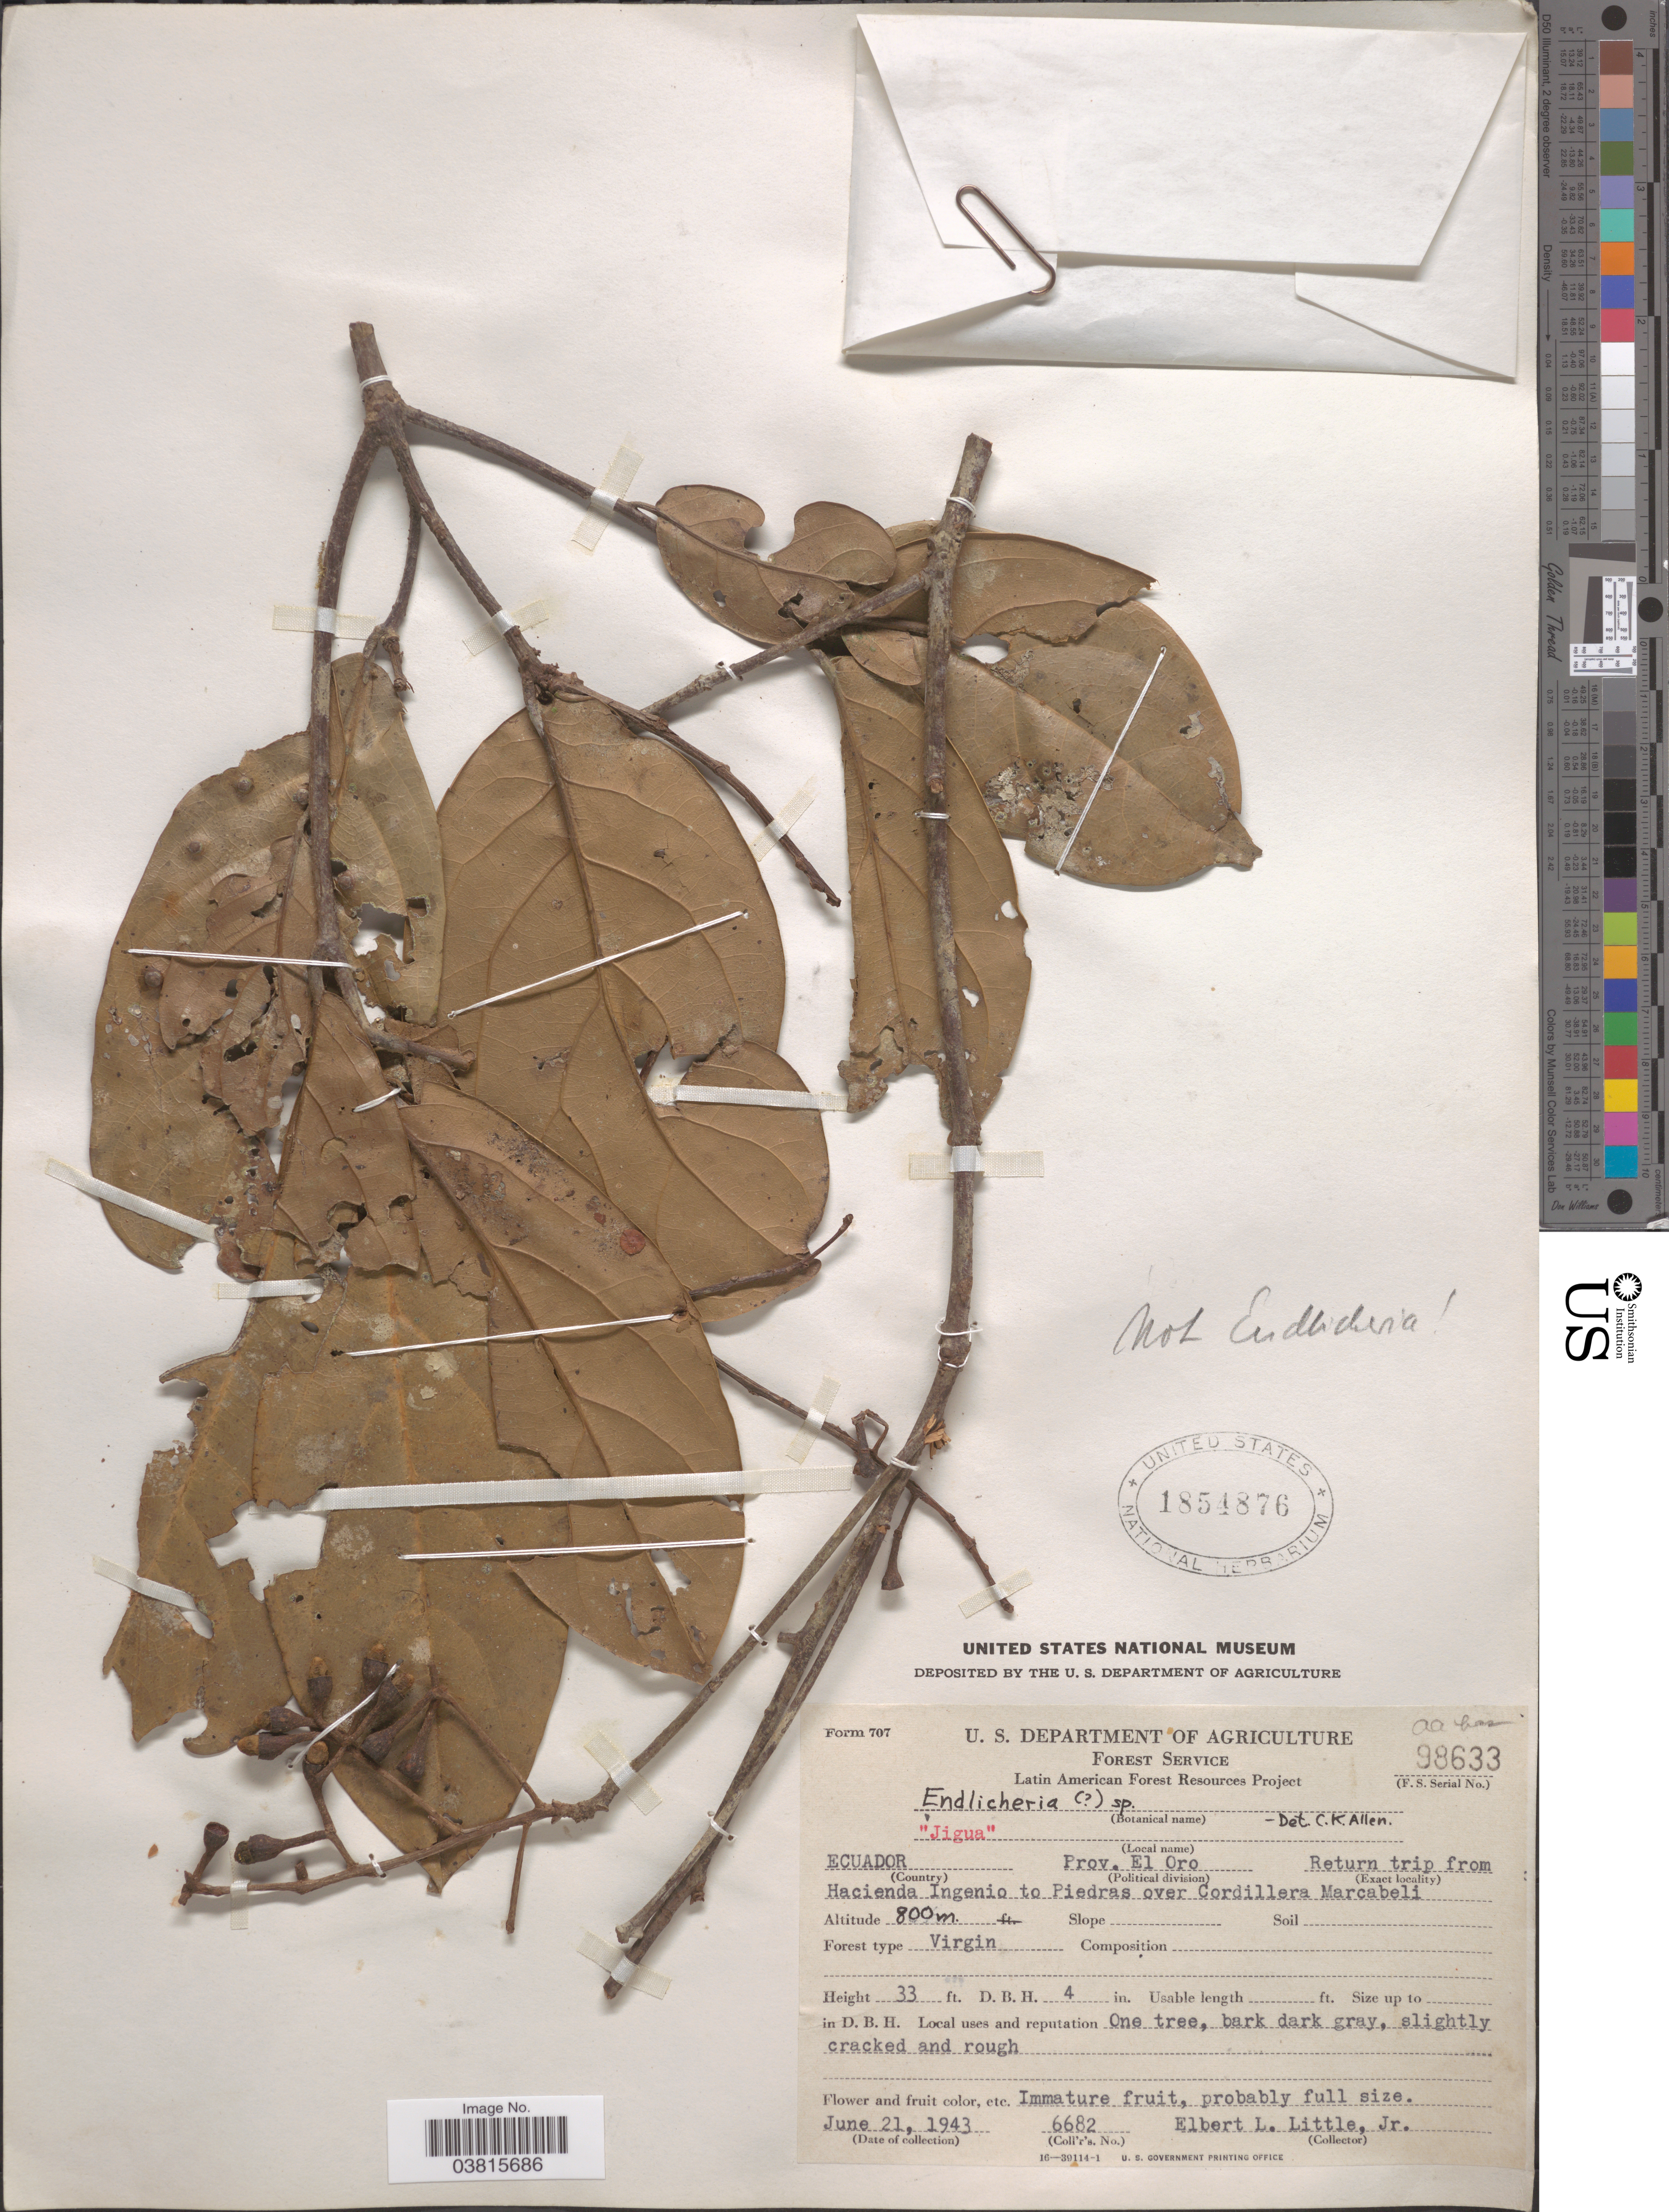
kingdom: Plantae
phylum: Tracheophyta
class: Magnoliopsida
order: Laurales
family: Lauraceae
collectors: E. L. Little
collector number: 6682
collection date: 1943-06-21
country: Ecuador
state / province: El Oro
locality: Return trip from Hacienda Ingenio to Piedras over Cordillera Marcabeli.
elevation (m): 800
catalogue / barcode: US 1854876